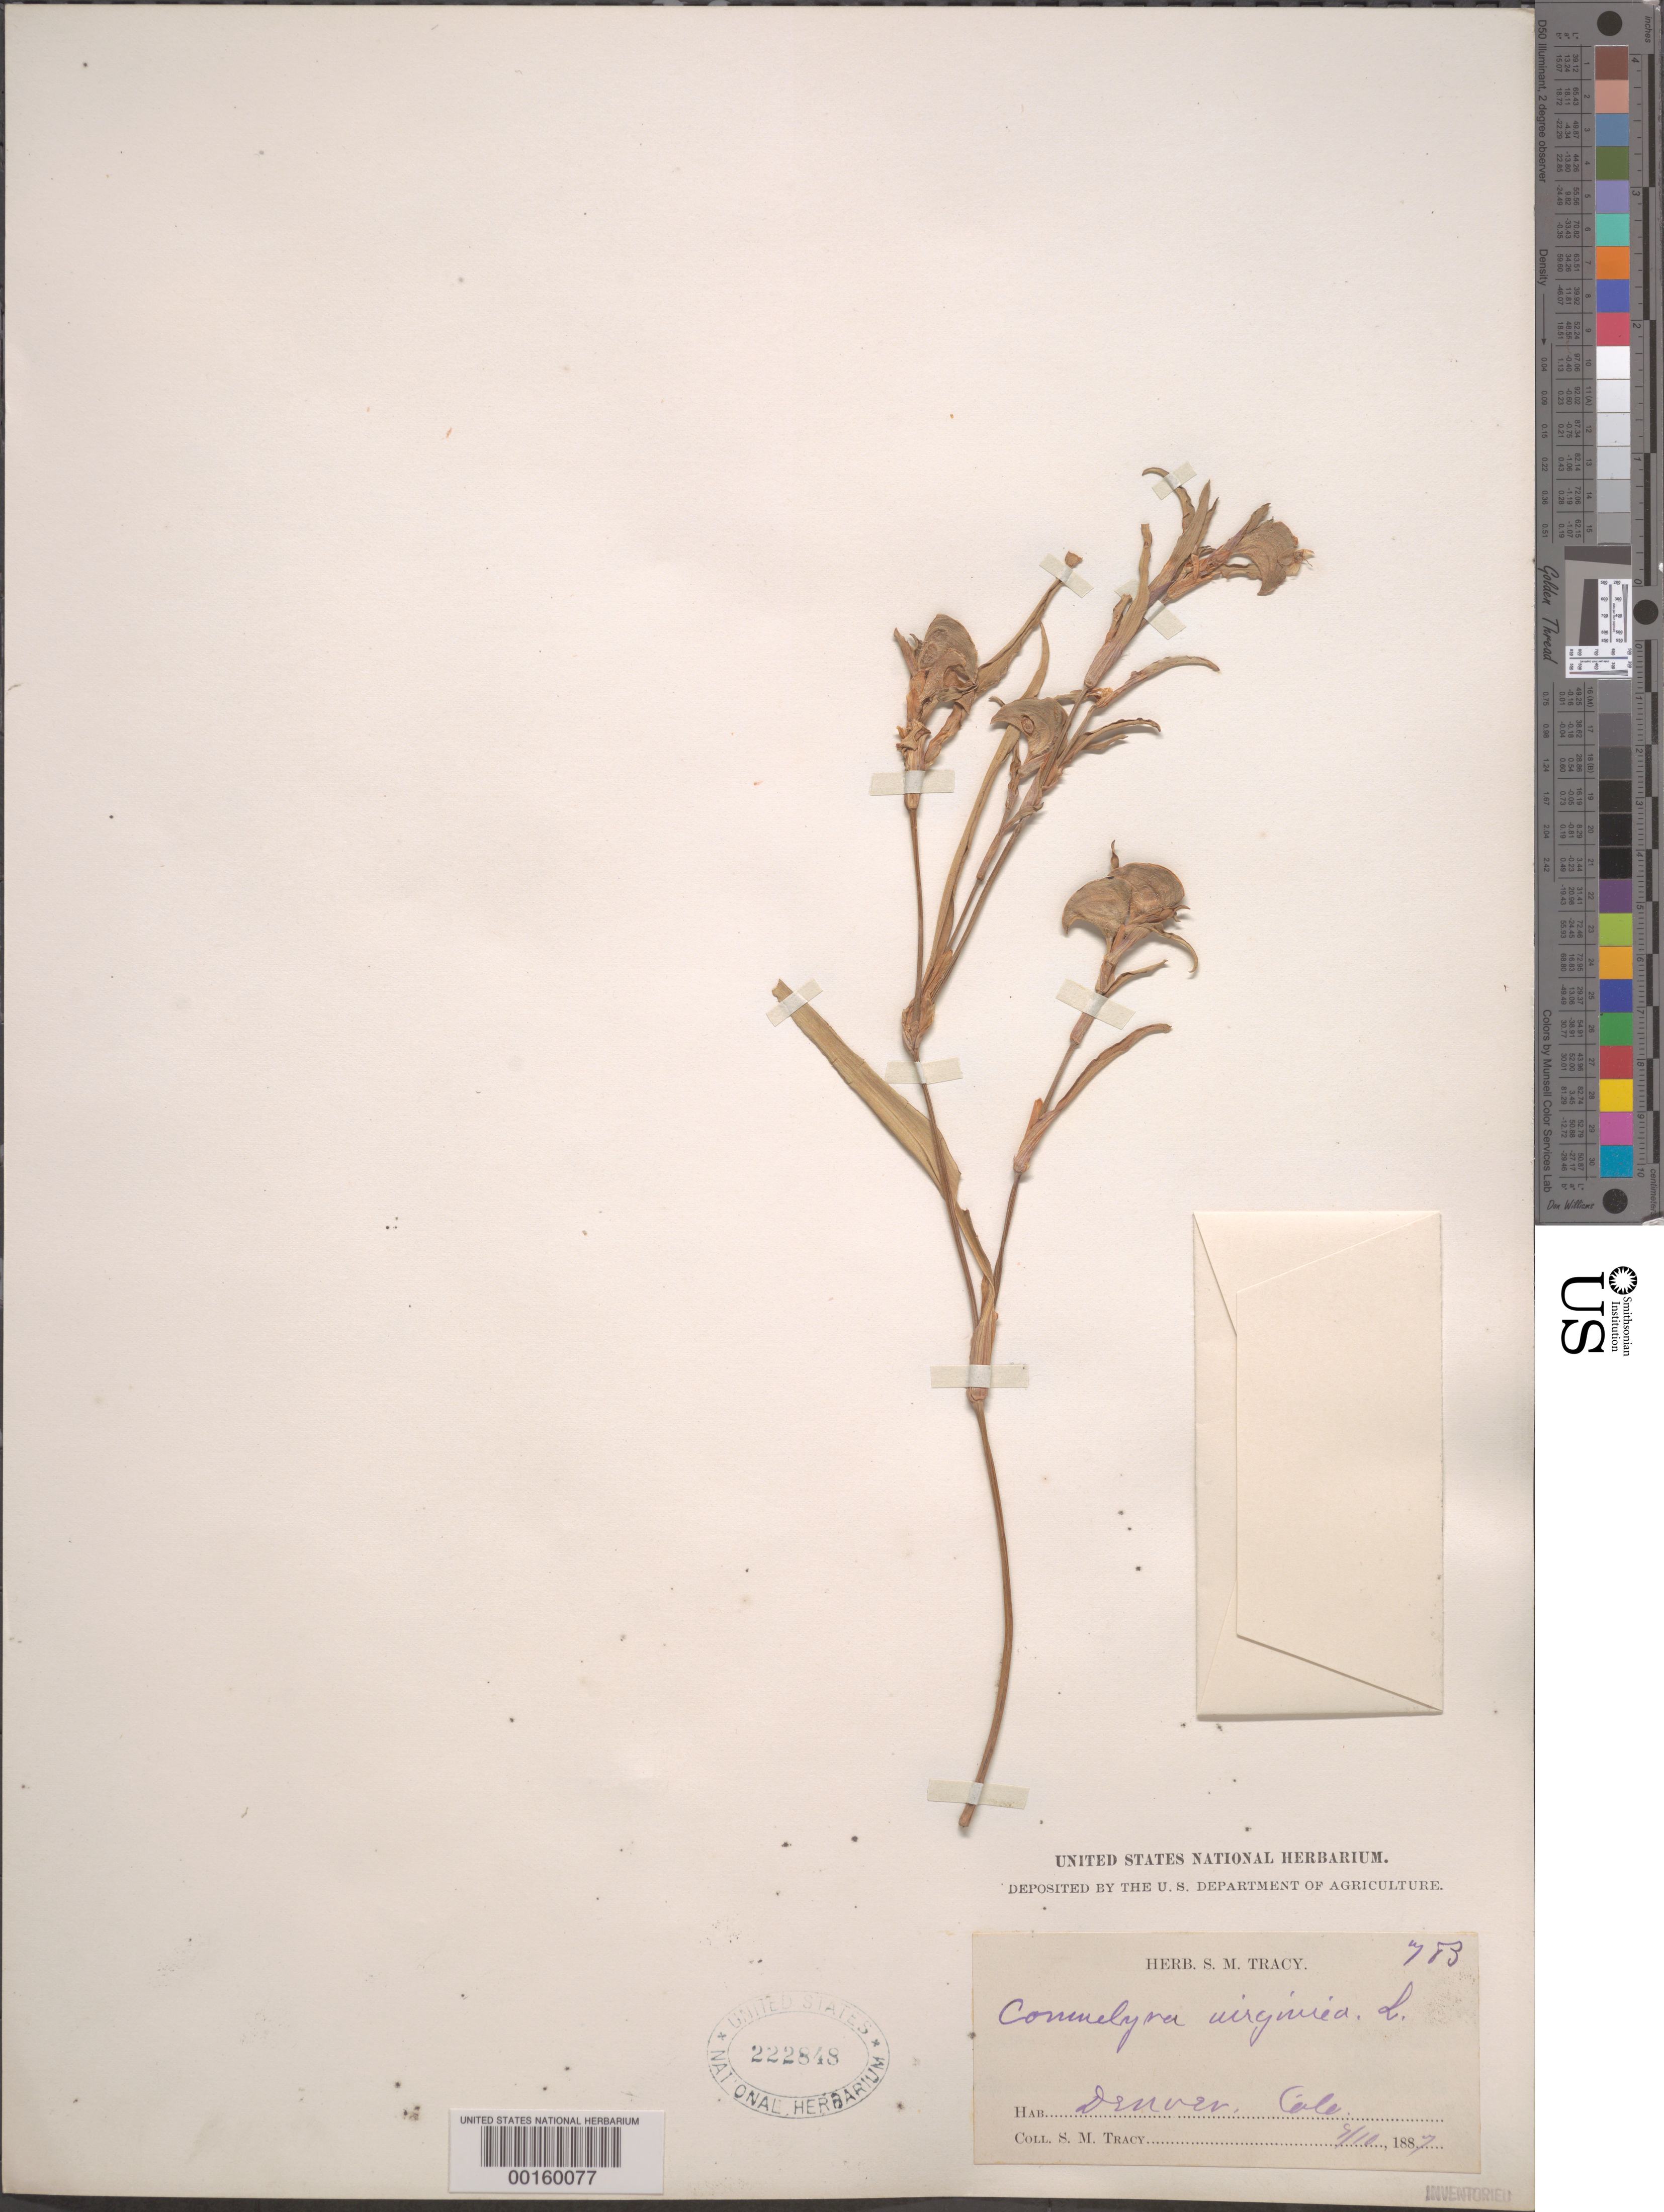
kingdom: Plantae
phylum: Tracheophyta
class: Liliopsida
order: Commelinales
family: Commelinaceae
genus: Commelina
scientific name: Commelina erecta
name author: L.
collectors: S. M. Tracy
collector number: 783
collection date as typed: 10 Sep 1887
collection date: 1887-09-10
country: United States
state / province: Colorado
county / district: Denver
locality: Denver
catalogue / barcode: US 222848